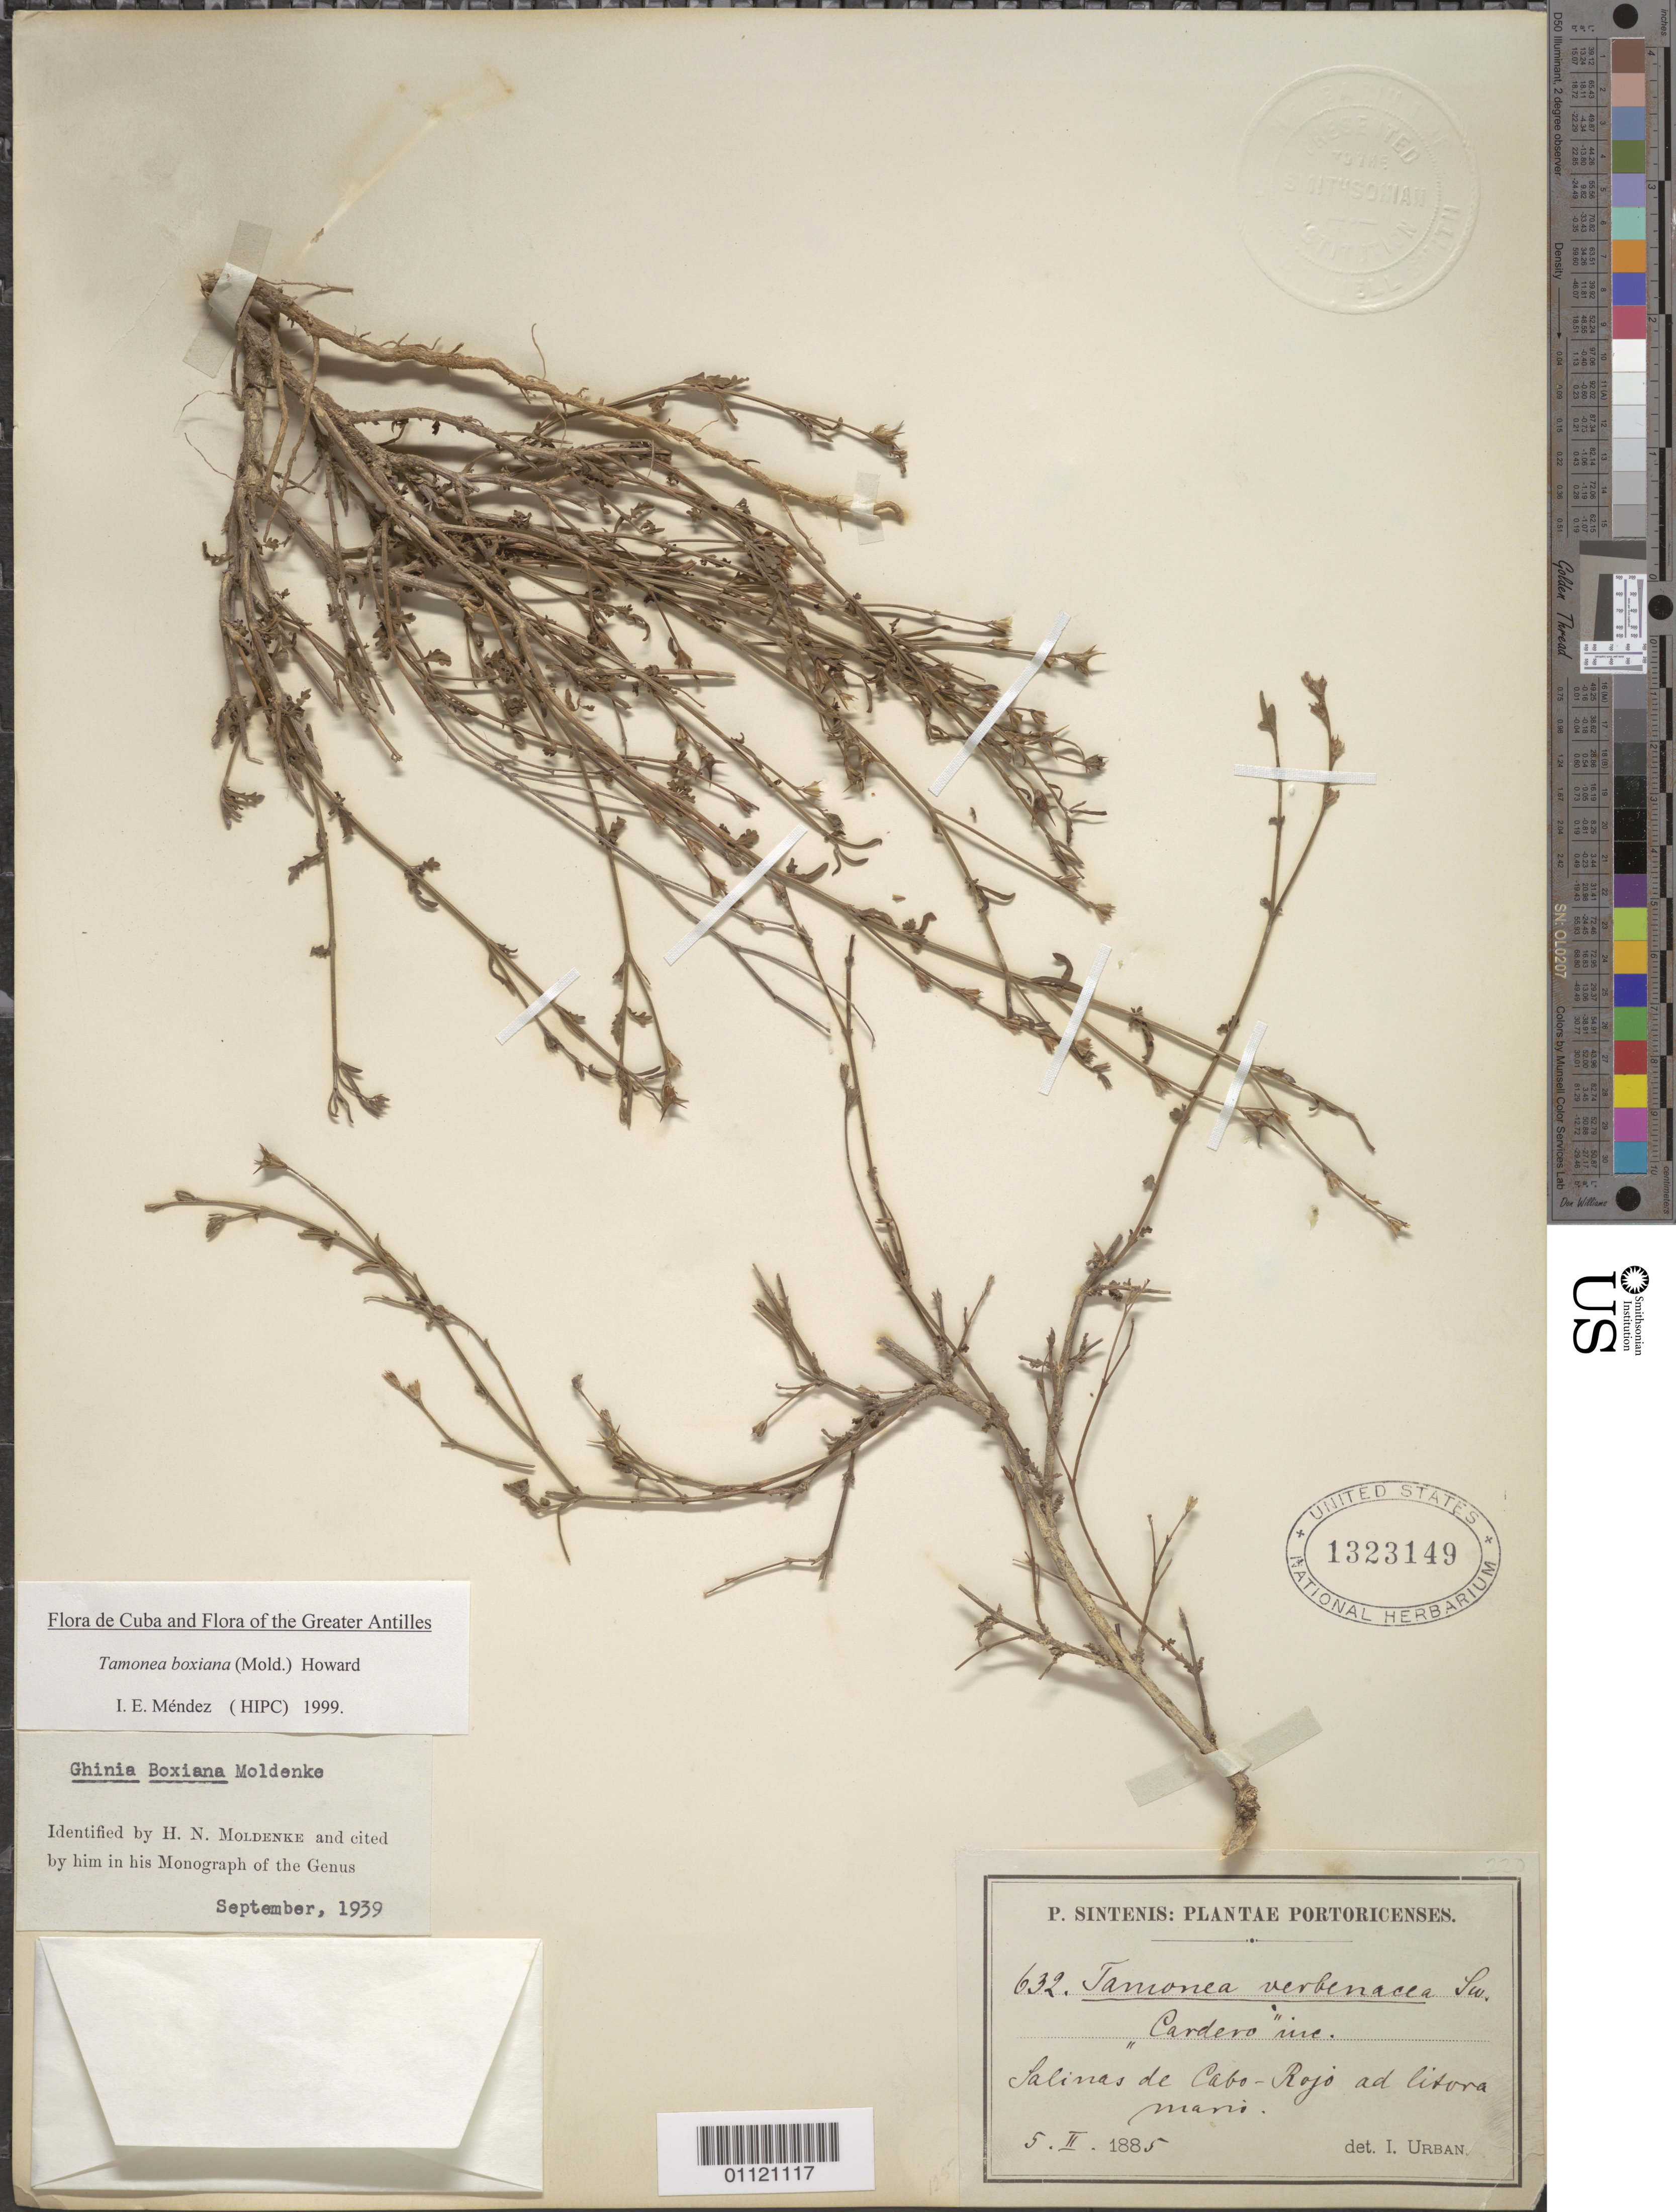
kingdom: Plantae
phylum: Tracheophyta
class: Magnoliopsida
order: Lamiales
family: Verbenaceae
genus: Ghinia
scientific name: Ghinia boxiana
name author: Moldenke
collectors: P. Sintenis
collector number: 632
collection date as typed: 05 Feb 1885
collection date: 1885-02-05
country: Puerto Rico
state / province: Cabo Rojo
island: Puerto Rico I.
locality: Salinas de Cabo-Rojo ad litora mani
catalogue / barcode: US 1323149